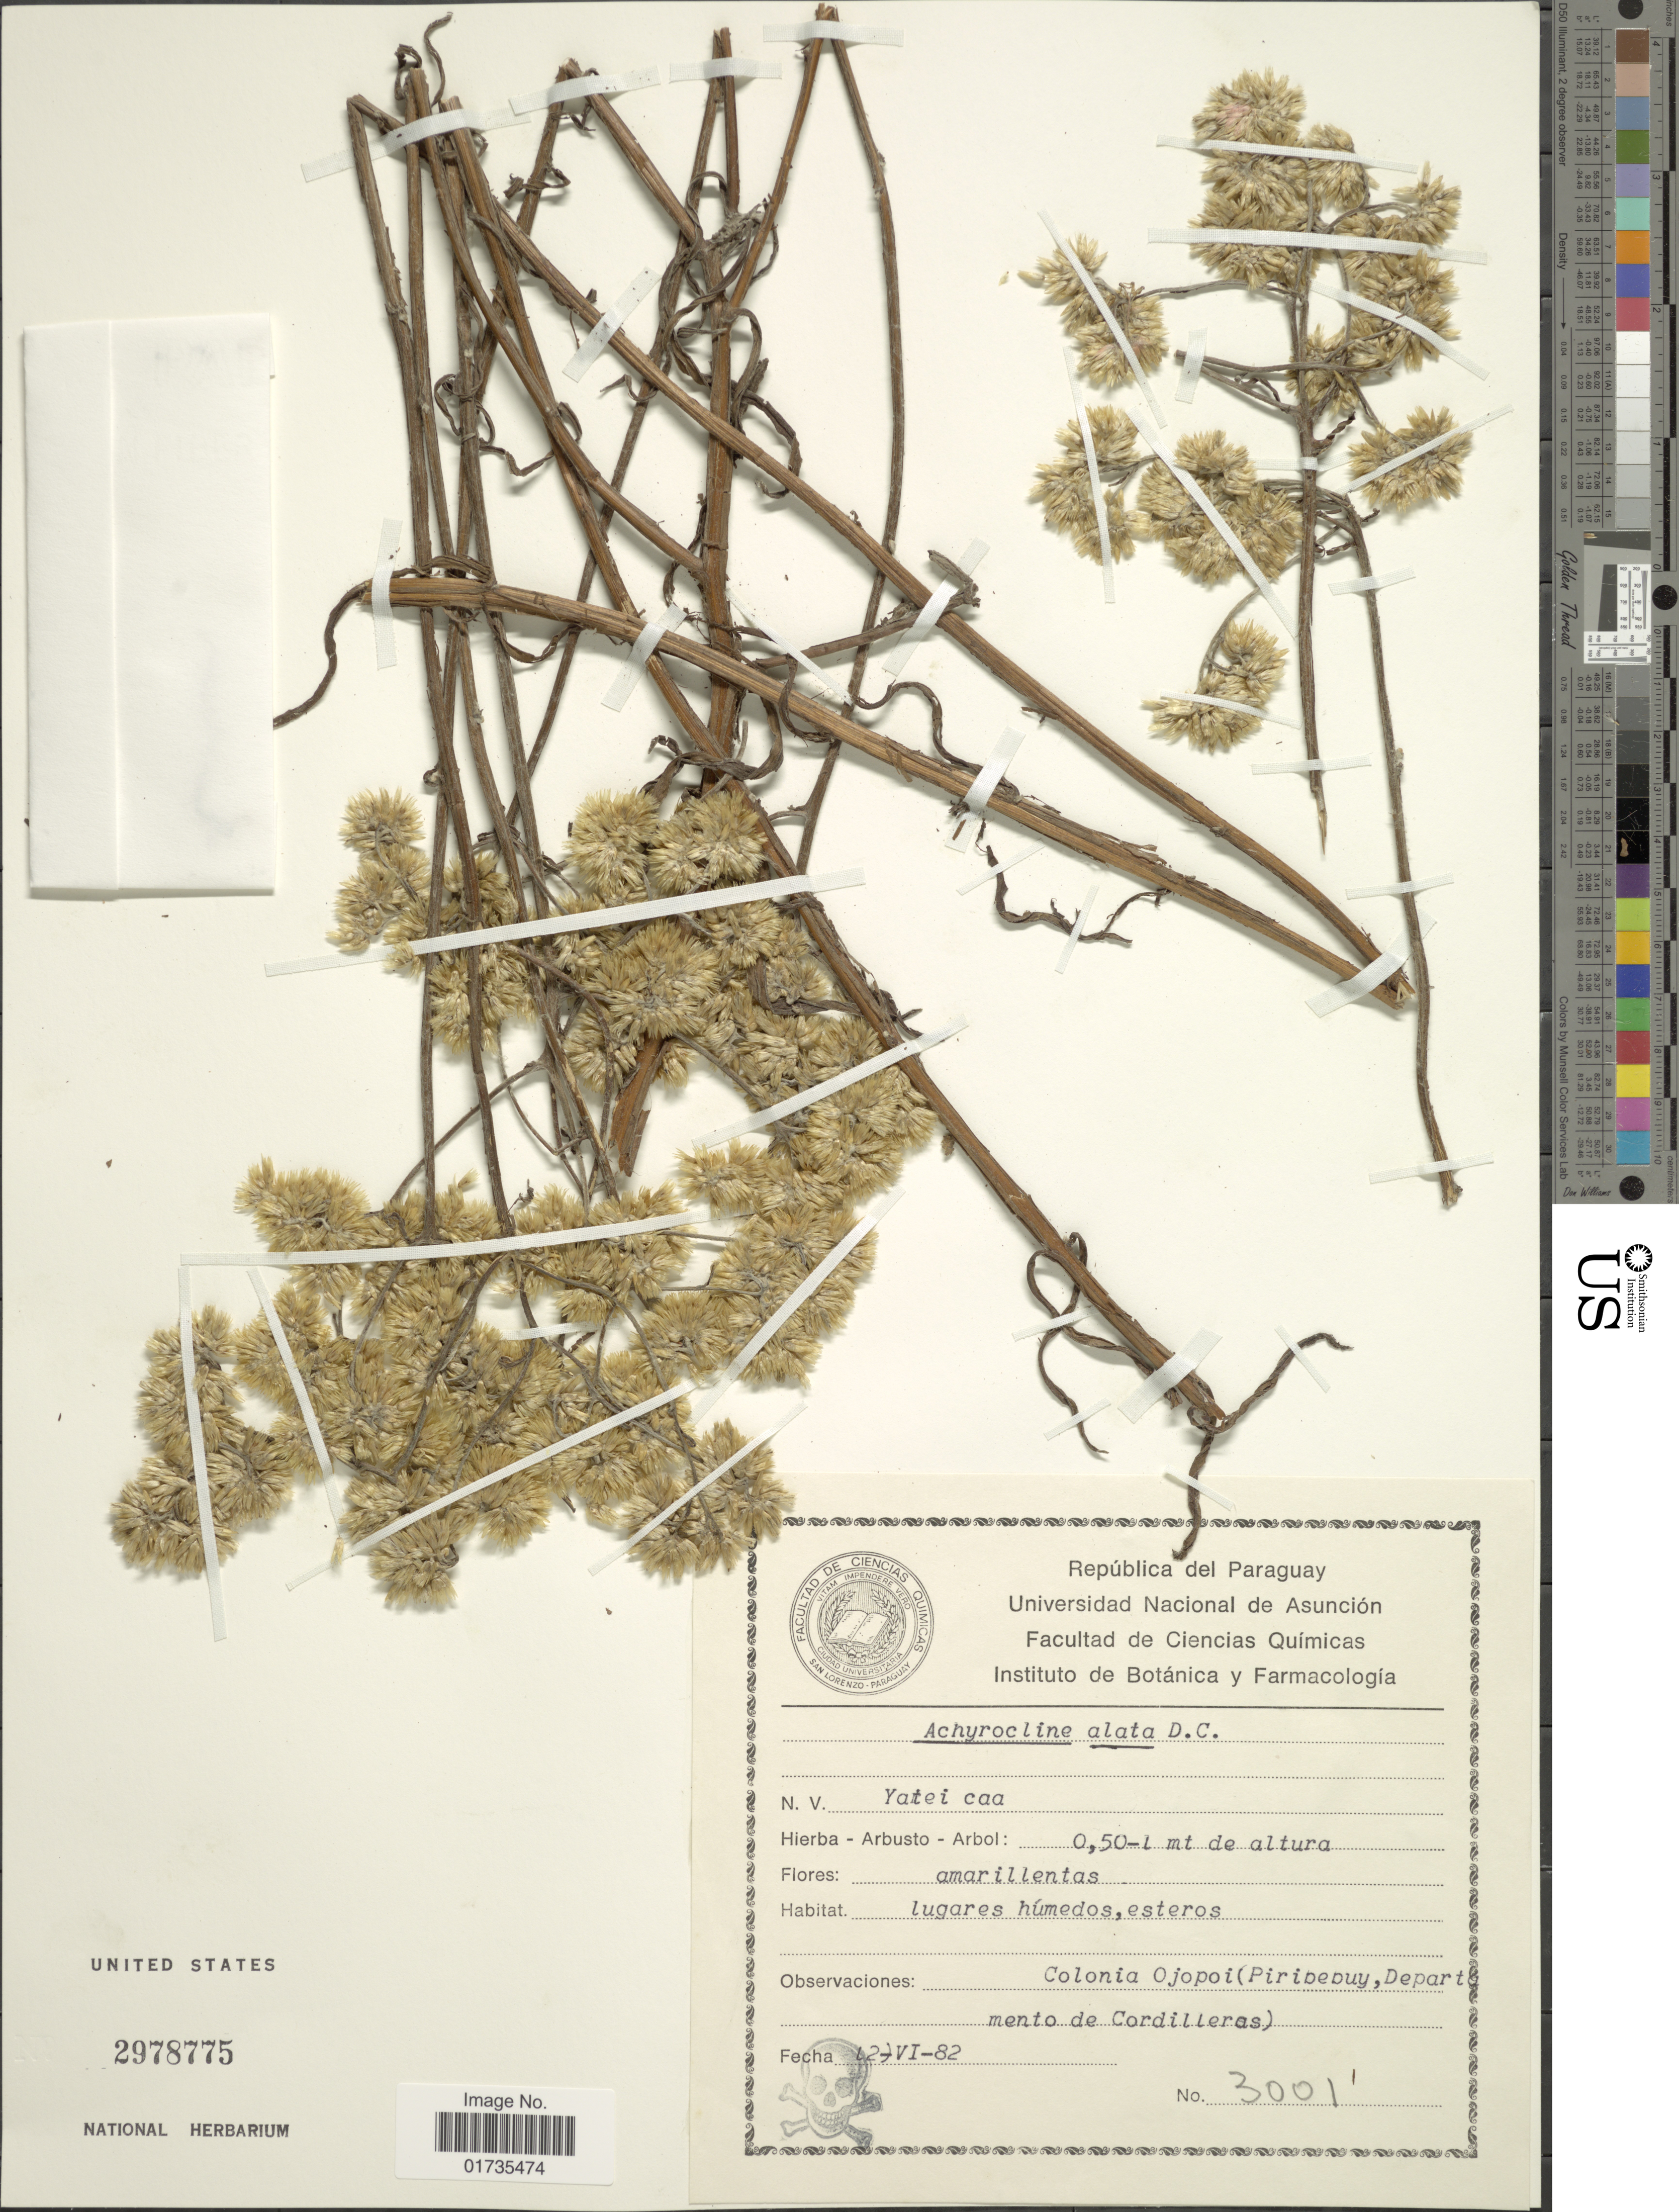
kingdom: Plantae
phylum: Tracheophyta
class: Magnoliopsida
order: Asterales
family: Asteraceae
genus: Achyrocline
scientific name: Achyrocline alata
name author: (Kunth) DC.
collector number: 3001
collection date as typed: Transcribed d/m/y: 12/5/82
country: Paraguay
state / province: Cordillera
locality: Colonia Ojopoi (Piribebuy, Departmento de Cordilleras)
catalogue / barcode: US 2978775